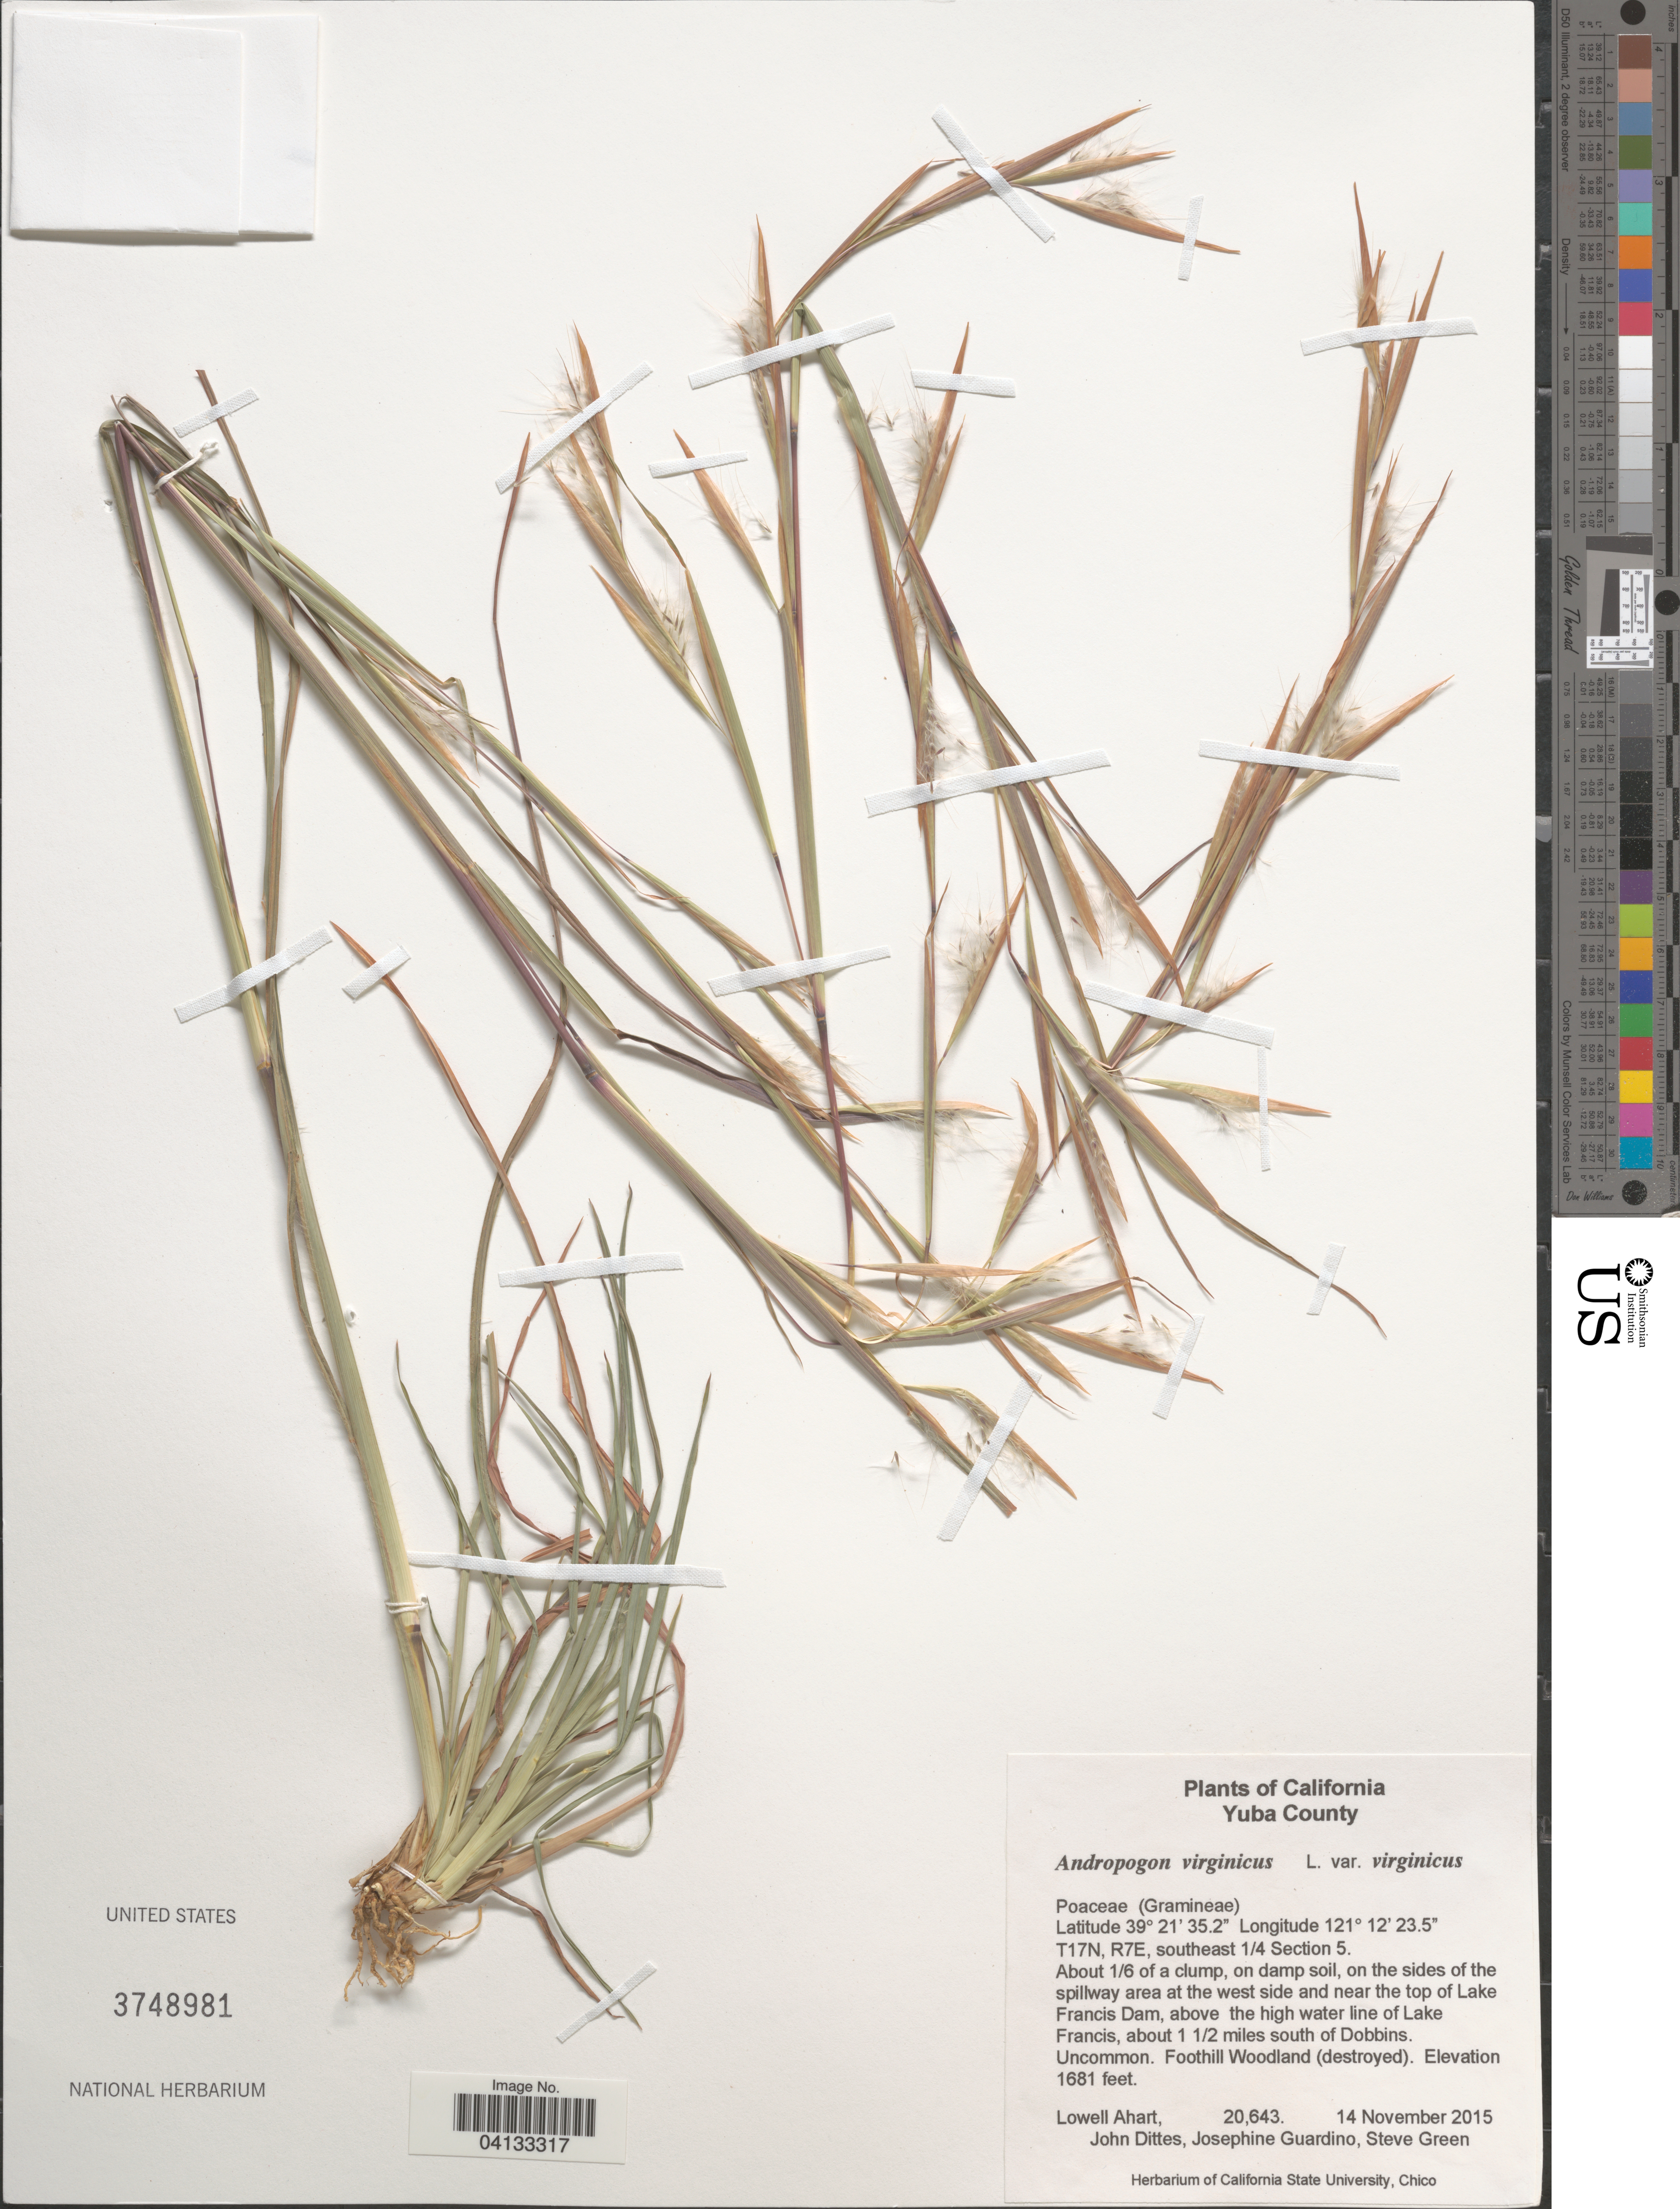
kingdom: Plantae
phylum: Tracheophyta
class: Liliopsida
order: Poales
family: Poaceae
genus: Andropogon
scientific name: Andropogon virginicus var. virginicus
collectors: L. Ahart, J. Dittes, J. Guardino & S. Green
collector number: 20643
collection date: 2015-11-14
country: United States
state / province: California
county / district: Yuba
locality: Yuba County. T17N, R7E, southeast 1/4 Section 5. On the sides of the spillway area at the west side and near the top of Lake Fancis Dam, above the high water line of Lake Francis, about 1 1/2 miles south of Dobbins.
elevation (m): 512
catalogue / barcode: US 3748981